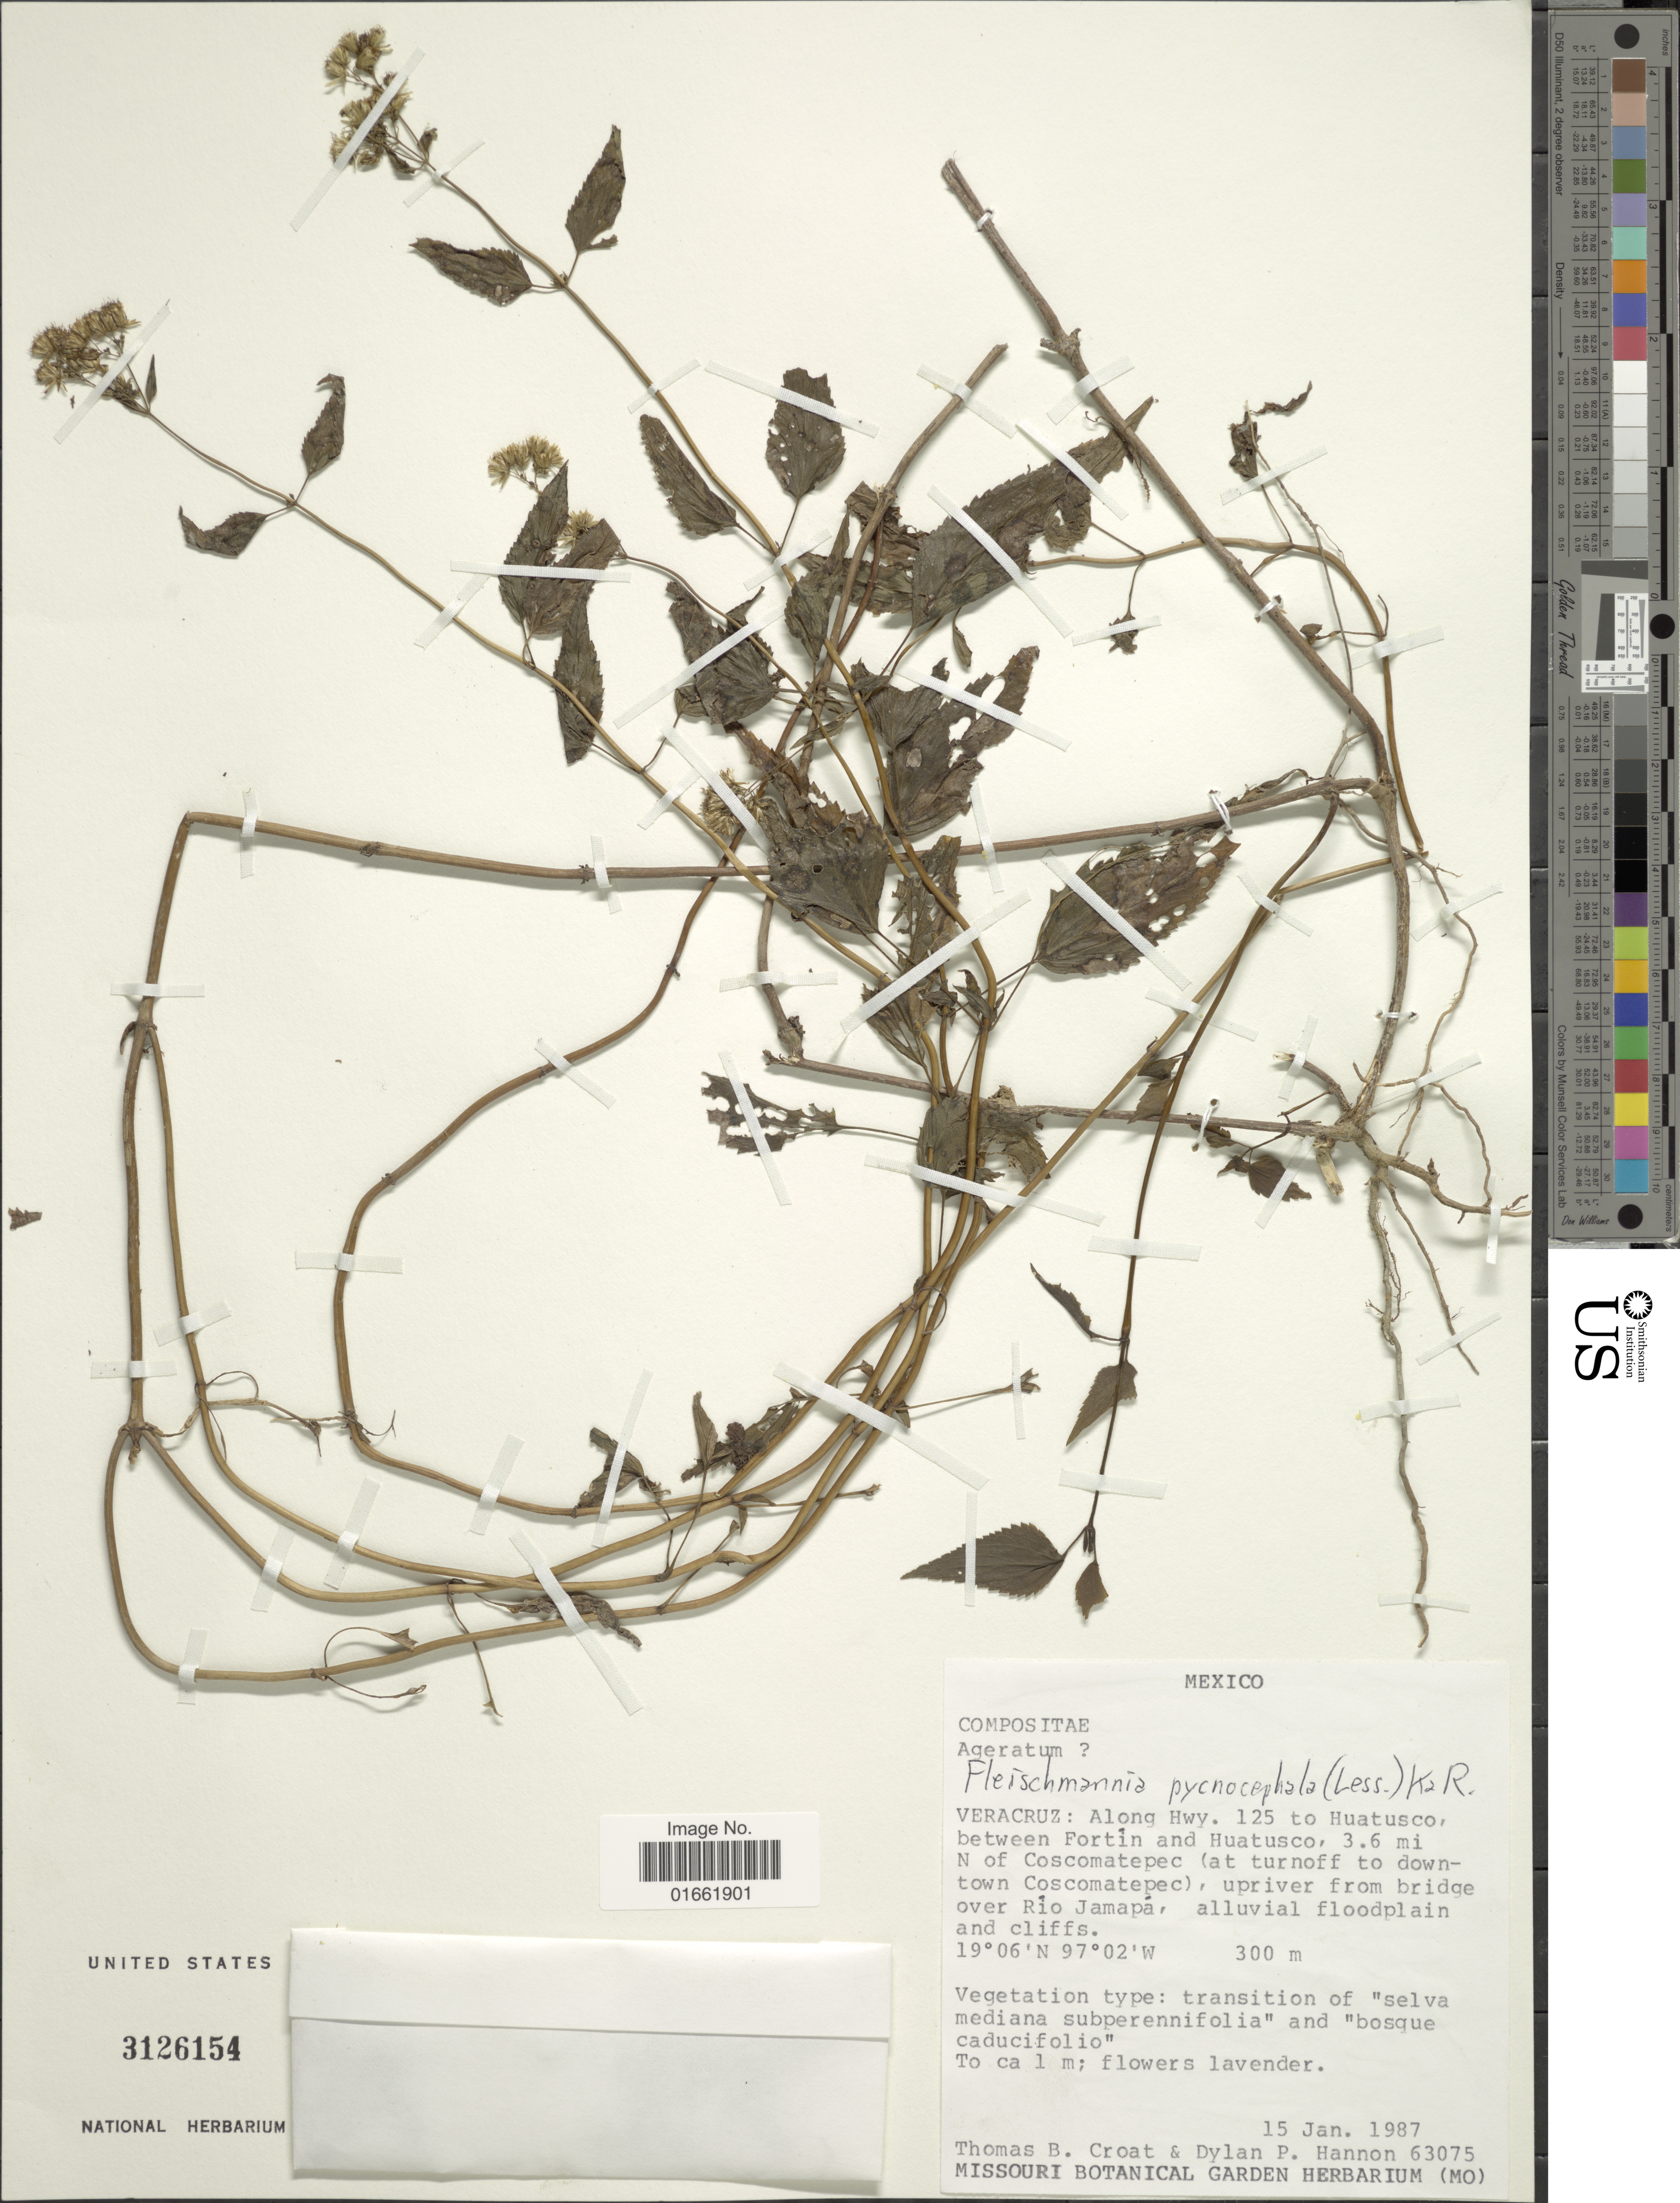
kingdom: Plantae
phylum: Tracheophyta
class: Magnoliopsida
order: Asterales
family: Asteraceae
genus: Fleischmannia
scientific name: Fleischmannia pycnocephala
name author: (Less.) R.M. King & H. Rob.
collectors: T. B. Croat & D. Hannon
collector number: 63075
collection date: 1987-01-15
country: Mexico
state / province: Veracruz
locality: Veracruz: Along Hwy. 125 to Huatusco, between Fortin and Huatusco, 3.6 mi N of Coscomatepec (at turnoff to downtown Coscomatepec), upriver from bridge over Rio Jamapá, alluvial floodplain and cliffs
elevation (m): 300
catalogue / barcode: US 3126154